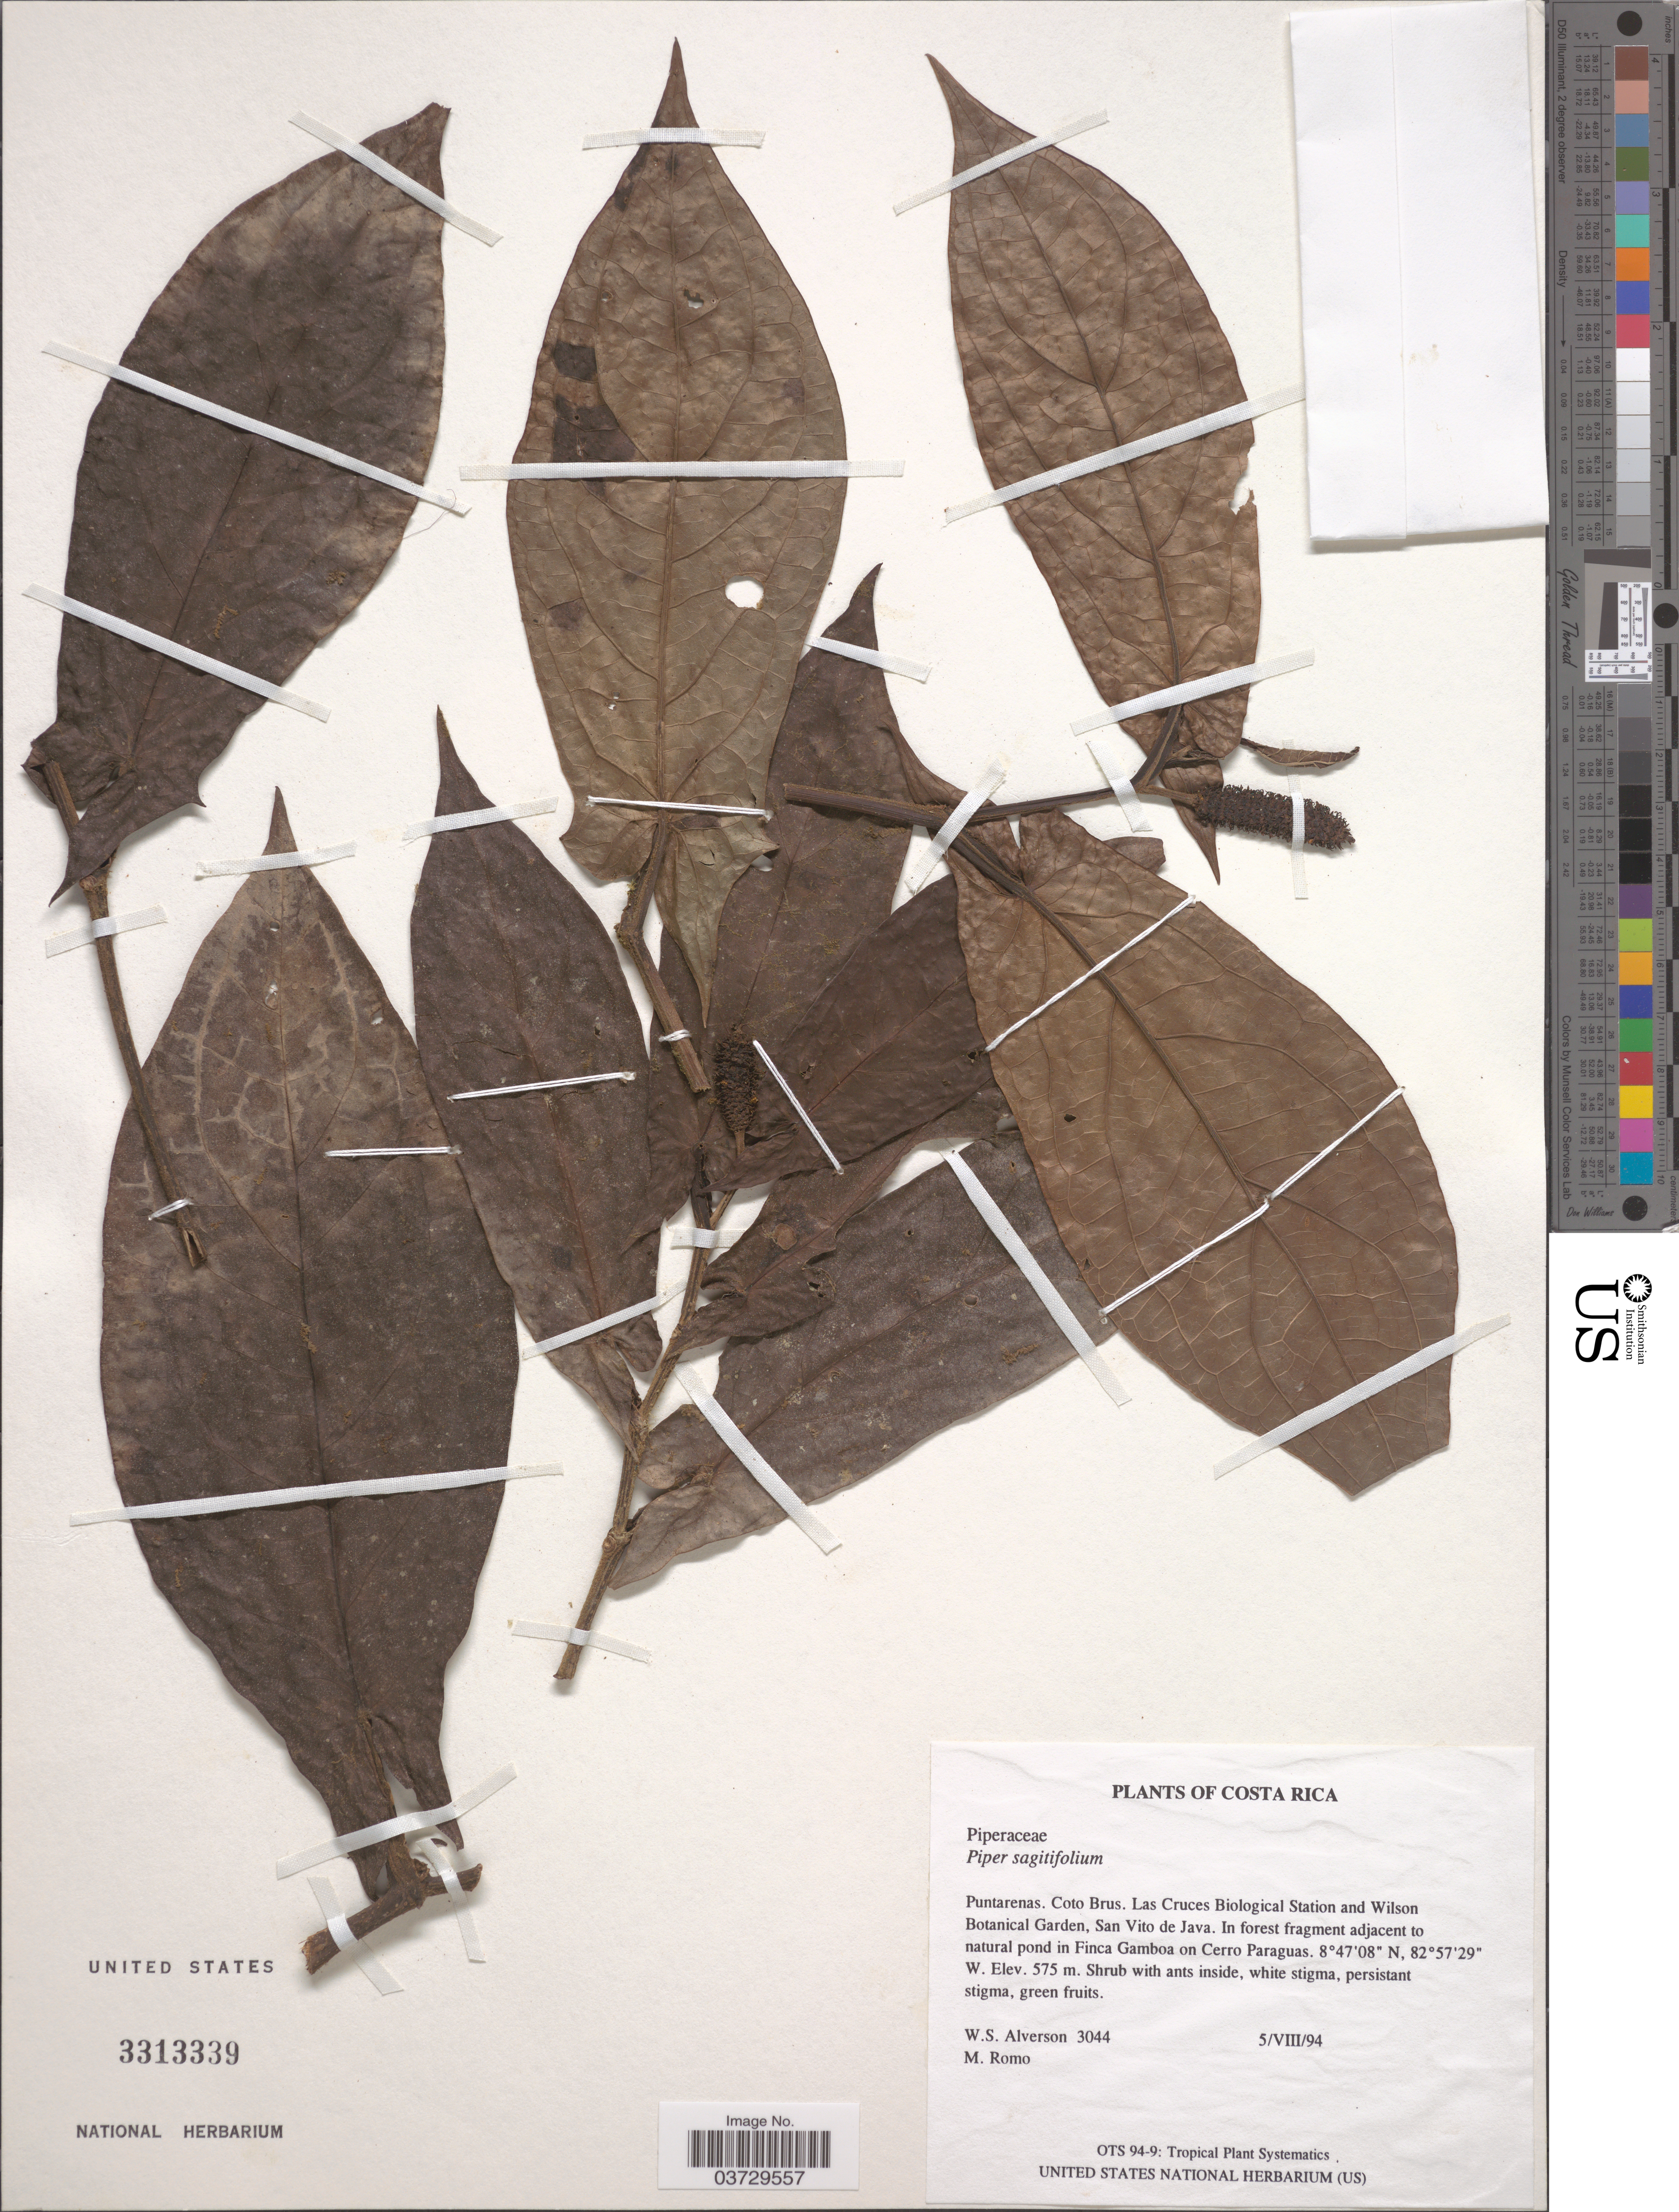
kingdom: Plantae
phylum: Tracheophyta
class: Magnoliopsida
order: Piperales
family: Piperaceae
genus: Piper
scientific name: Piper sagittifolium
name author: C. DC. in Pittier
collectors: W. S. Alverson & M. Romo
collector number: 3044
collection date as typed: Transcribed d/m/y: 5/8/94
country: Costa Rica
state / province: Puntarenas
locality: Coto Brus. Las Cruces Biological Station and Wilson Botanical Garden, San Vito de Java. In forest fragment adjacent to natural pond to Finca Gamboa on Cerro Paraguas.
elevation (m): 575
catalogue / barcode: US 3313339